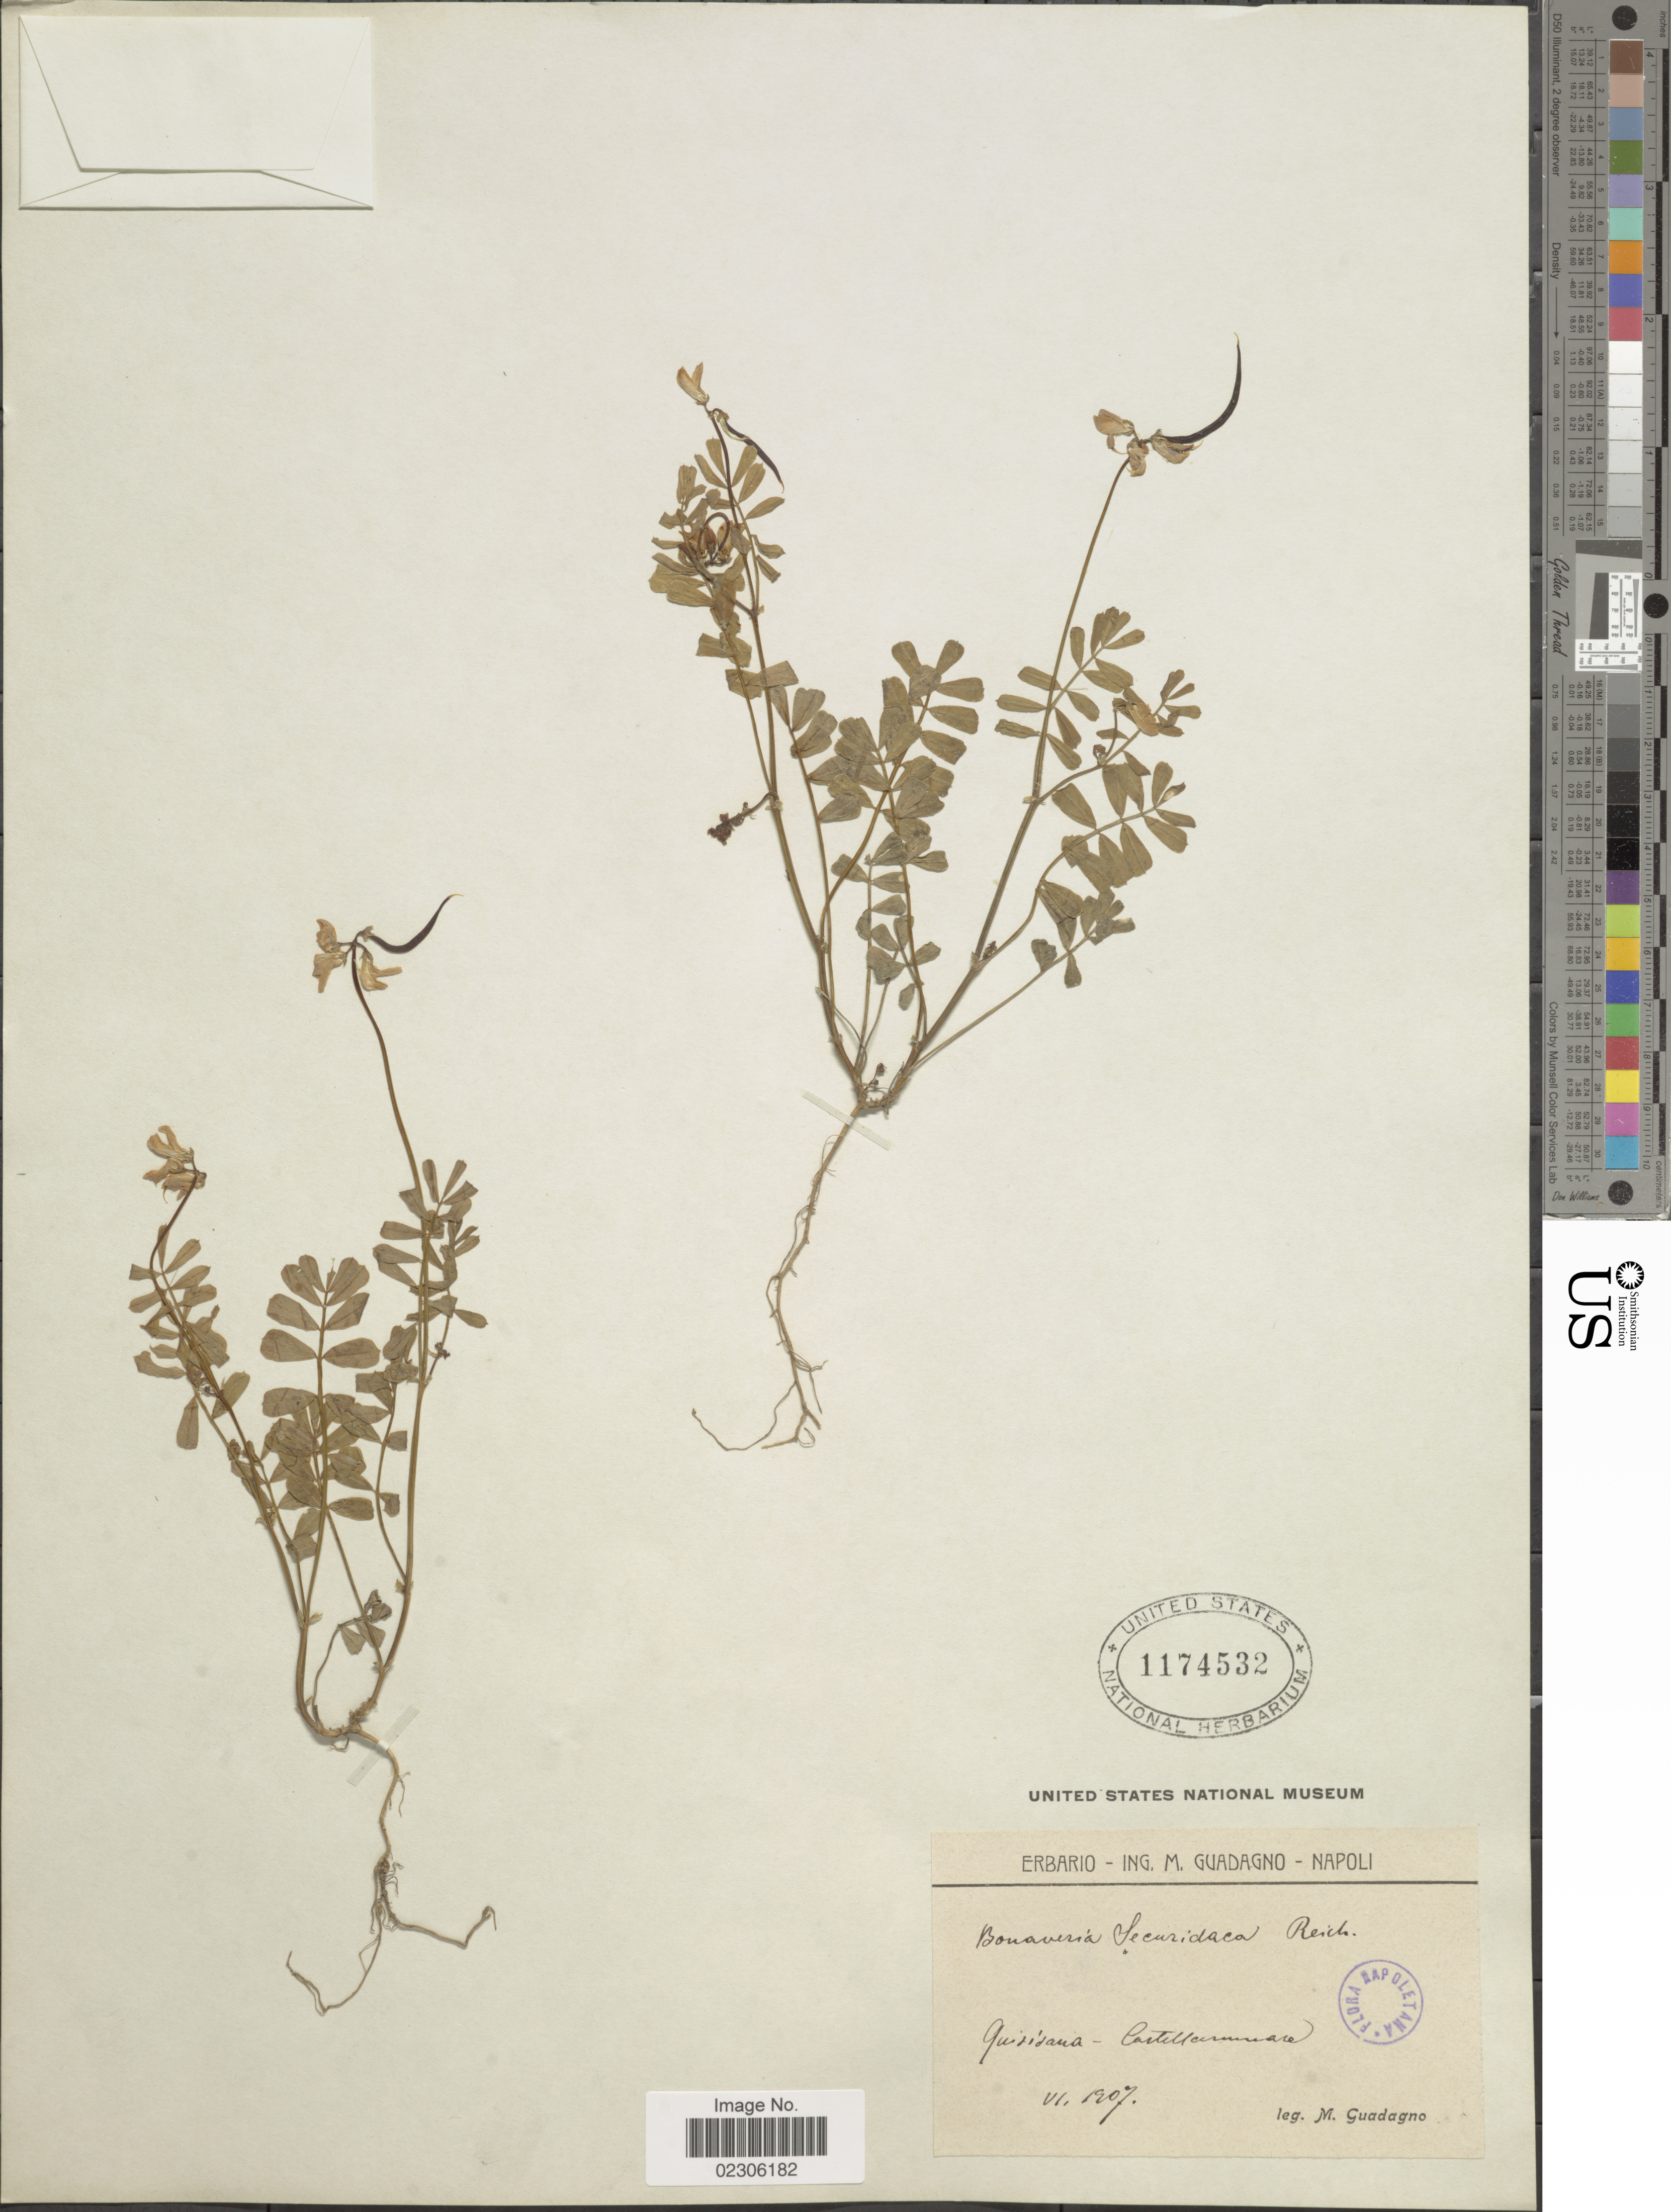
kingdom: Plantae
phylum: Tracheophyta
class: Magnoliopsida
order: Fabales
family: Fabaceae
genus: Securigera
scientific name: Securigera securidaca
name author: (L.) Degen & Dörfl.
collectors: M. Guadagno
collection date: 1907-06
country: Italy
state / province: Campania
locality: Napoli, Quisisana, Castellammare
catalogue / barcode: US 1174532